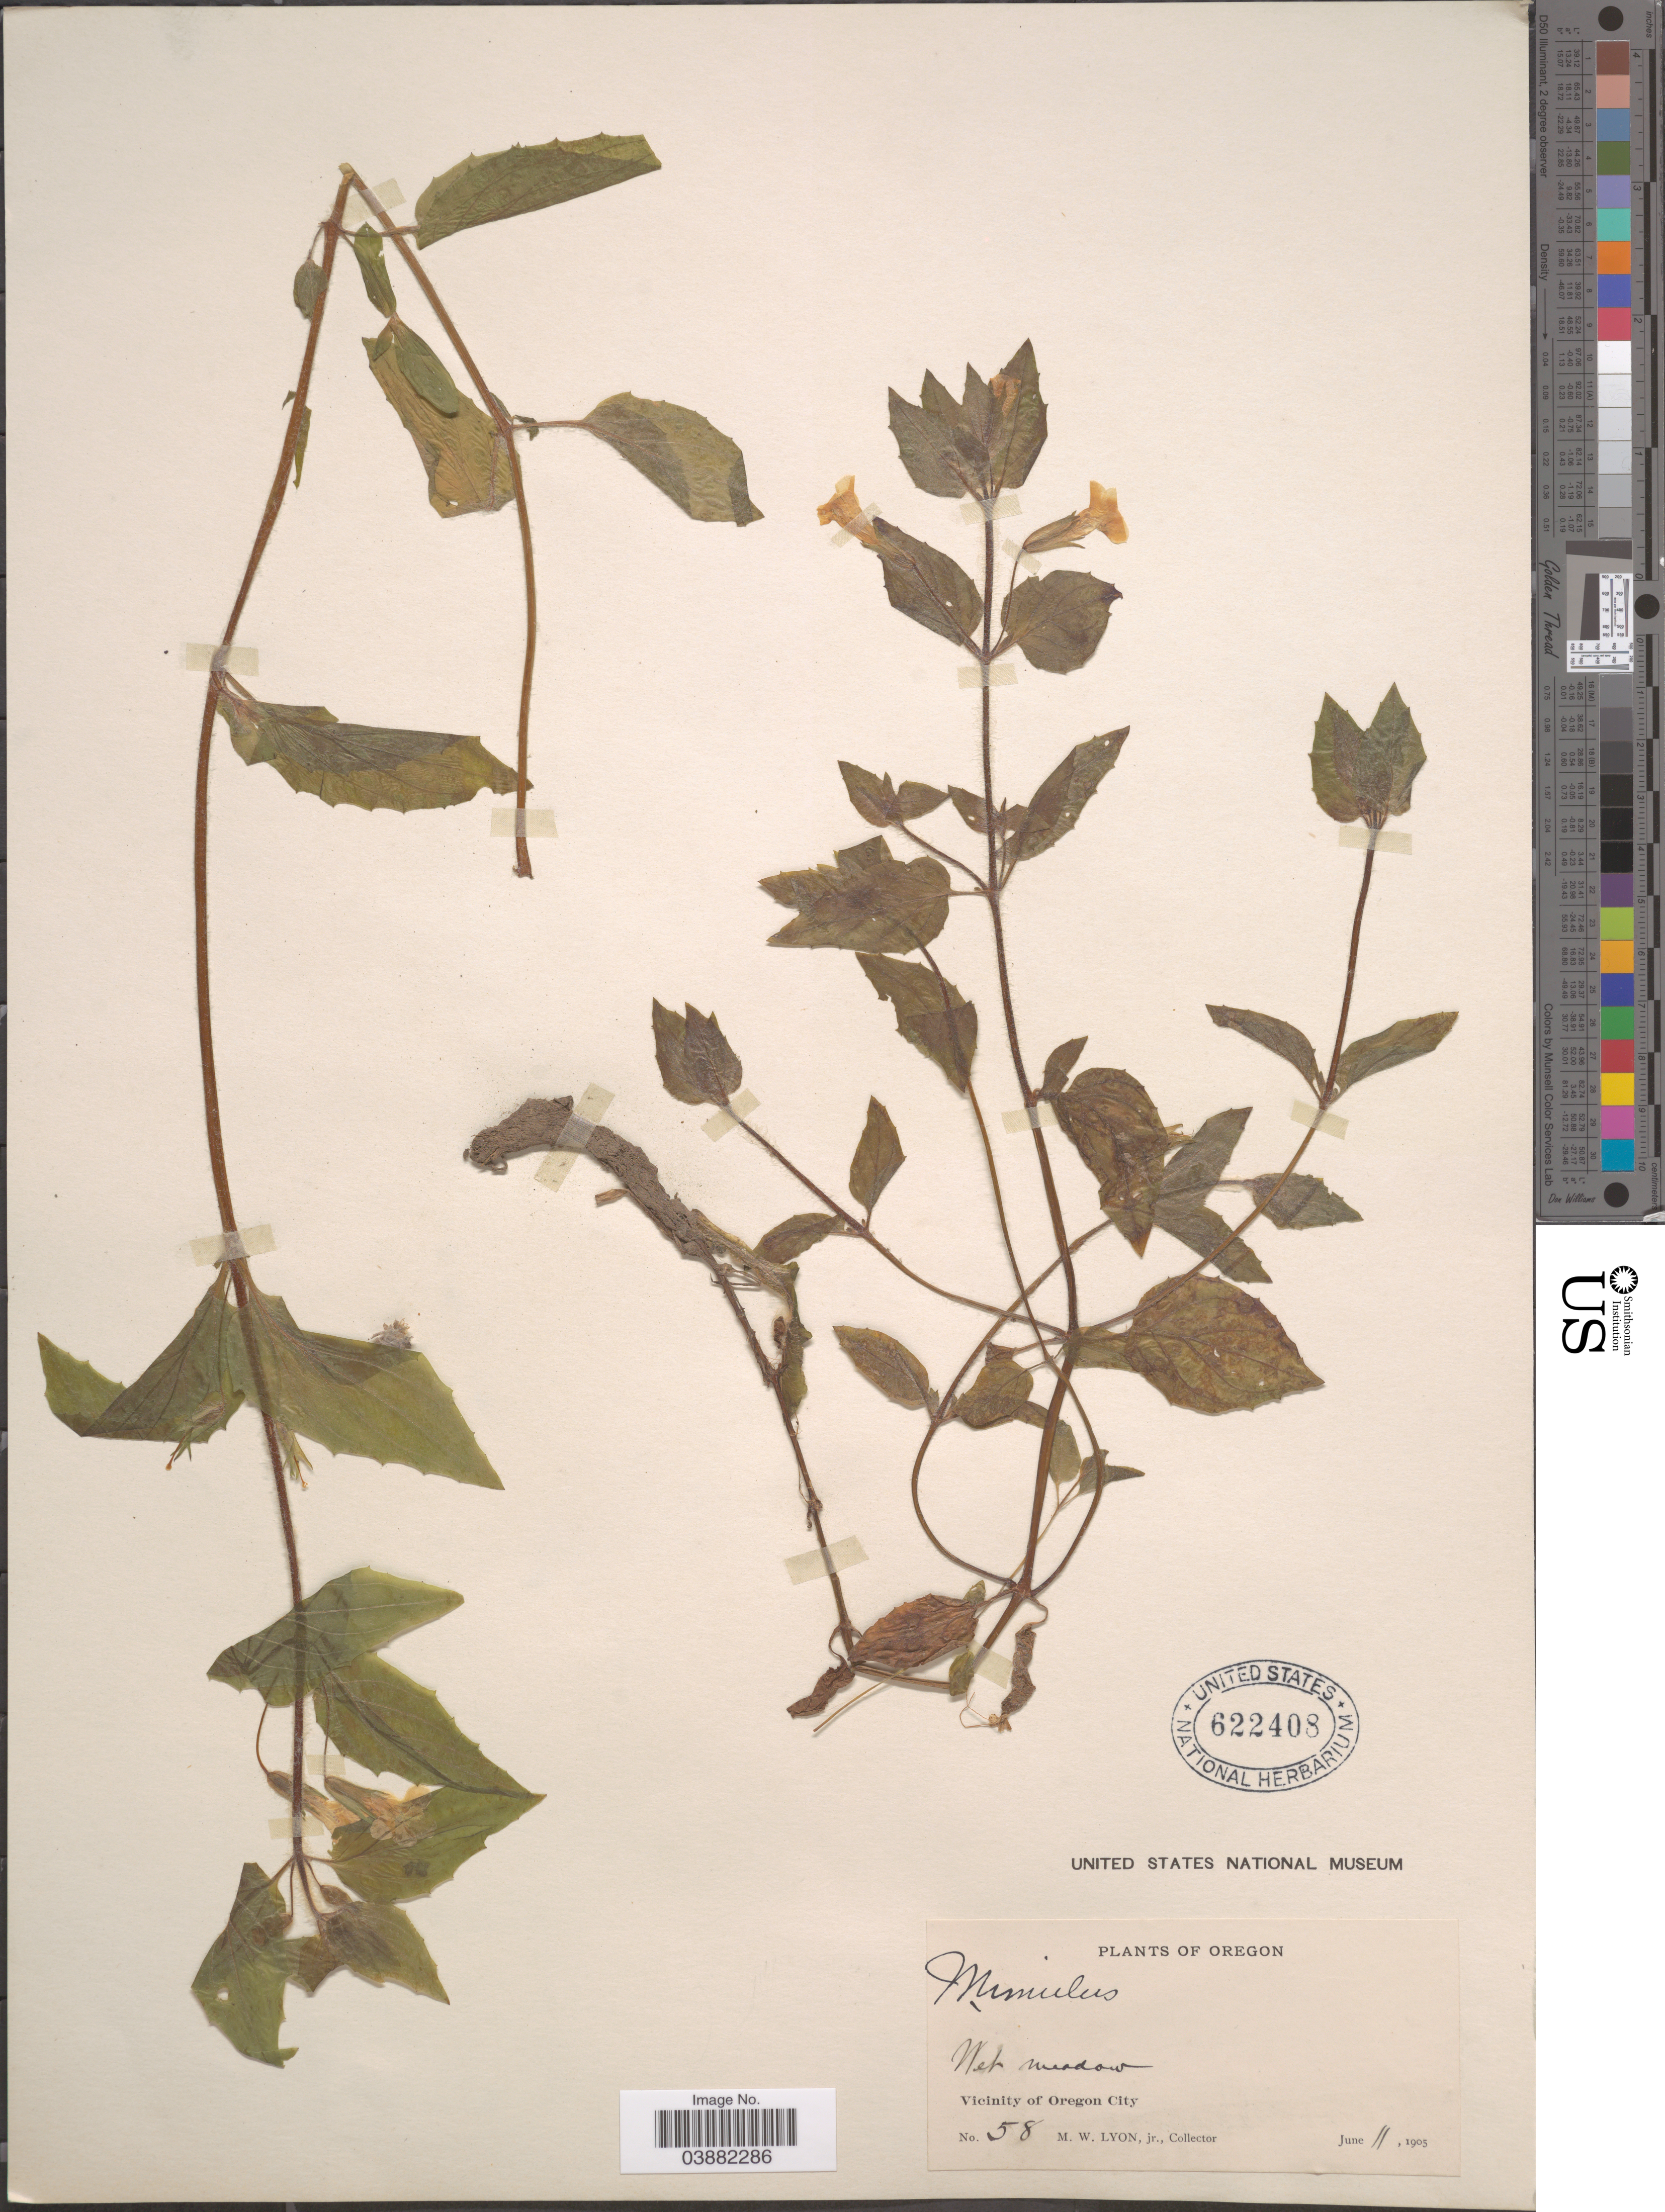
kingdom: Plantae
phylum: Tracheophyta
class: Magnoliopsida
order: Lamiales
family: Phrymaceae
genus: Mimulus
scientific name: Mimulus moschatus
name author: Douglas ex Lindl.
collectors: M. Lyon Jr.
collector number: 58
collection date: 1905-06-11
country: United States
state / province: Oregon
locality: Wet meadow. Vicinity of Oregon City.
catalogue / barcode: US 622408